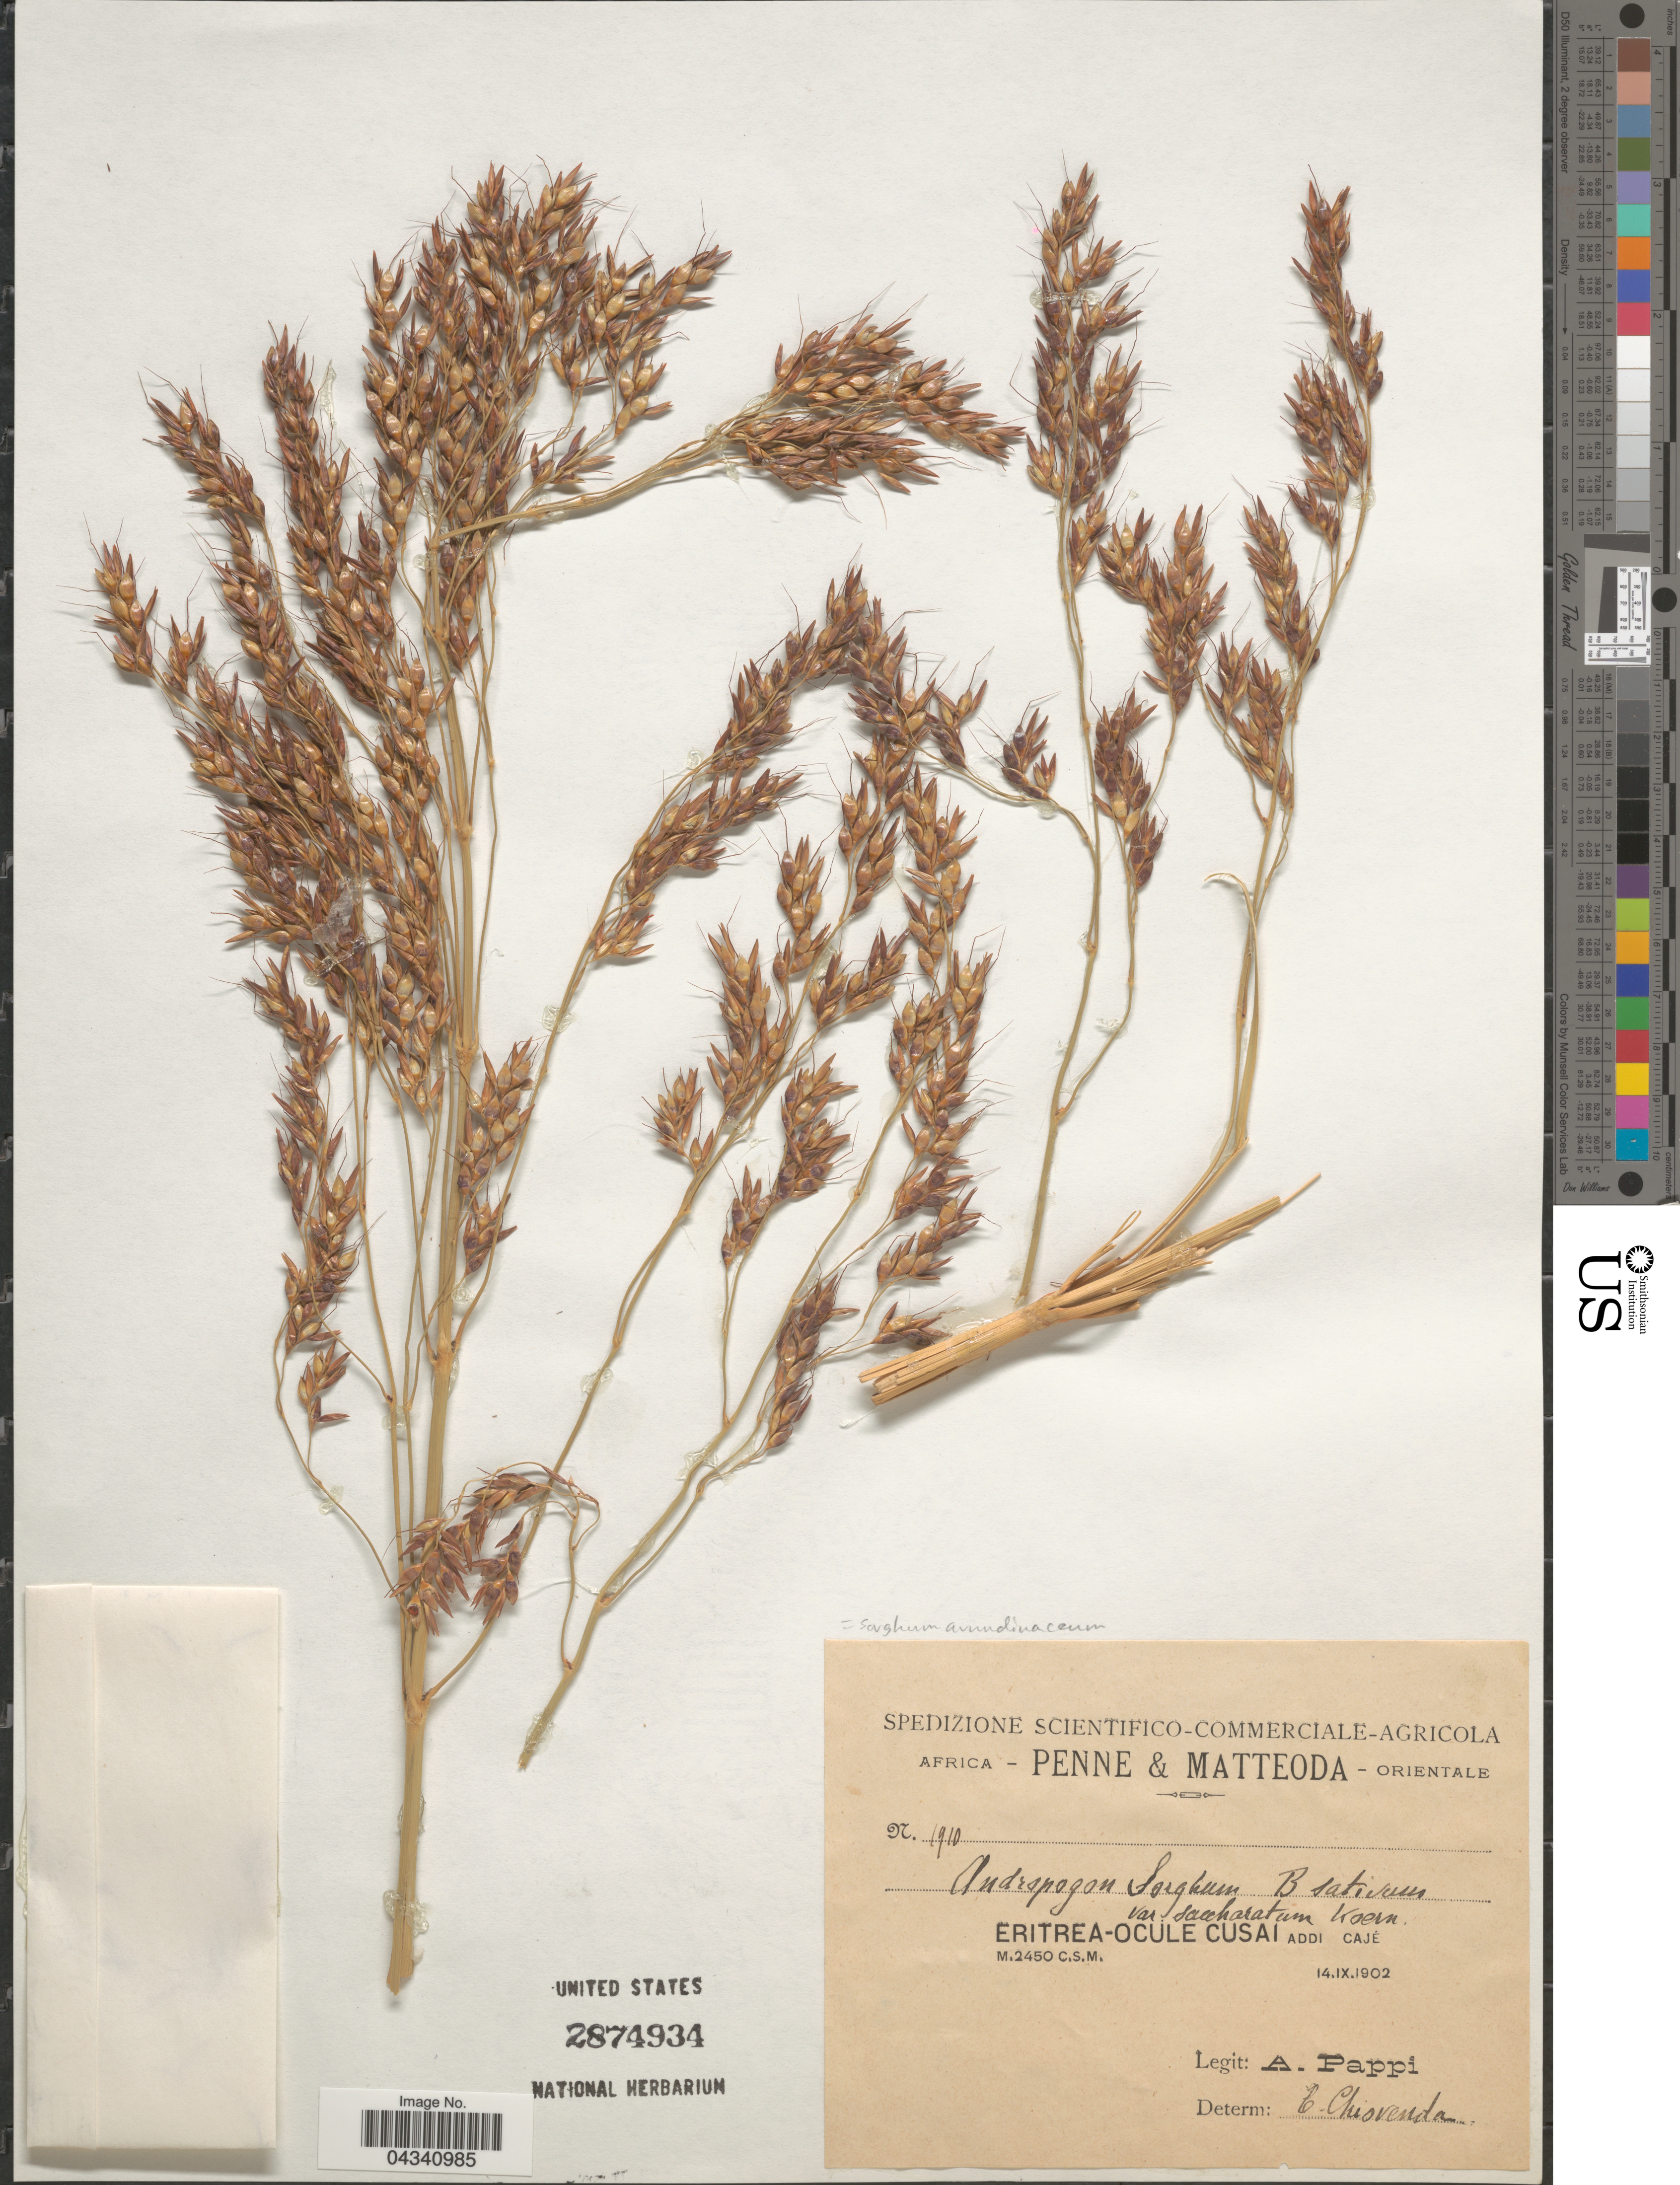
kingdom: Plantae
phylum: Tracheophyta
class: Liliopsida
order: Poales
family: Poaceae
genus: Sorghum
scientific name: Sorghum arundinaceum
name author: (Desv.) Stapf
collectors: A. Pappi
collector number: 1910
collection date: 1902-09-14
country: Eritrea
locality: Africa Orientale. Ocule Cusai addi Cajé.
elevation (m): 2450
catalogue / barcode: US 2874934